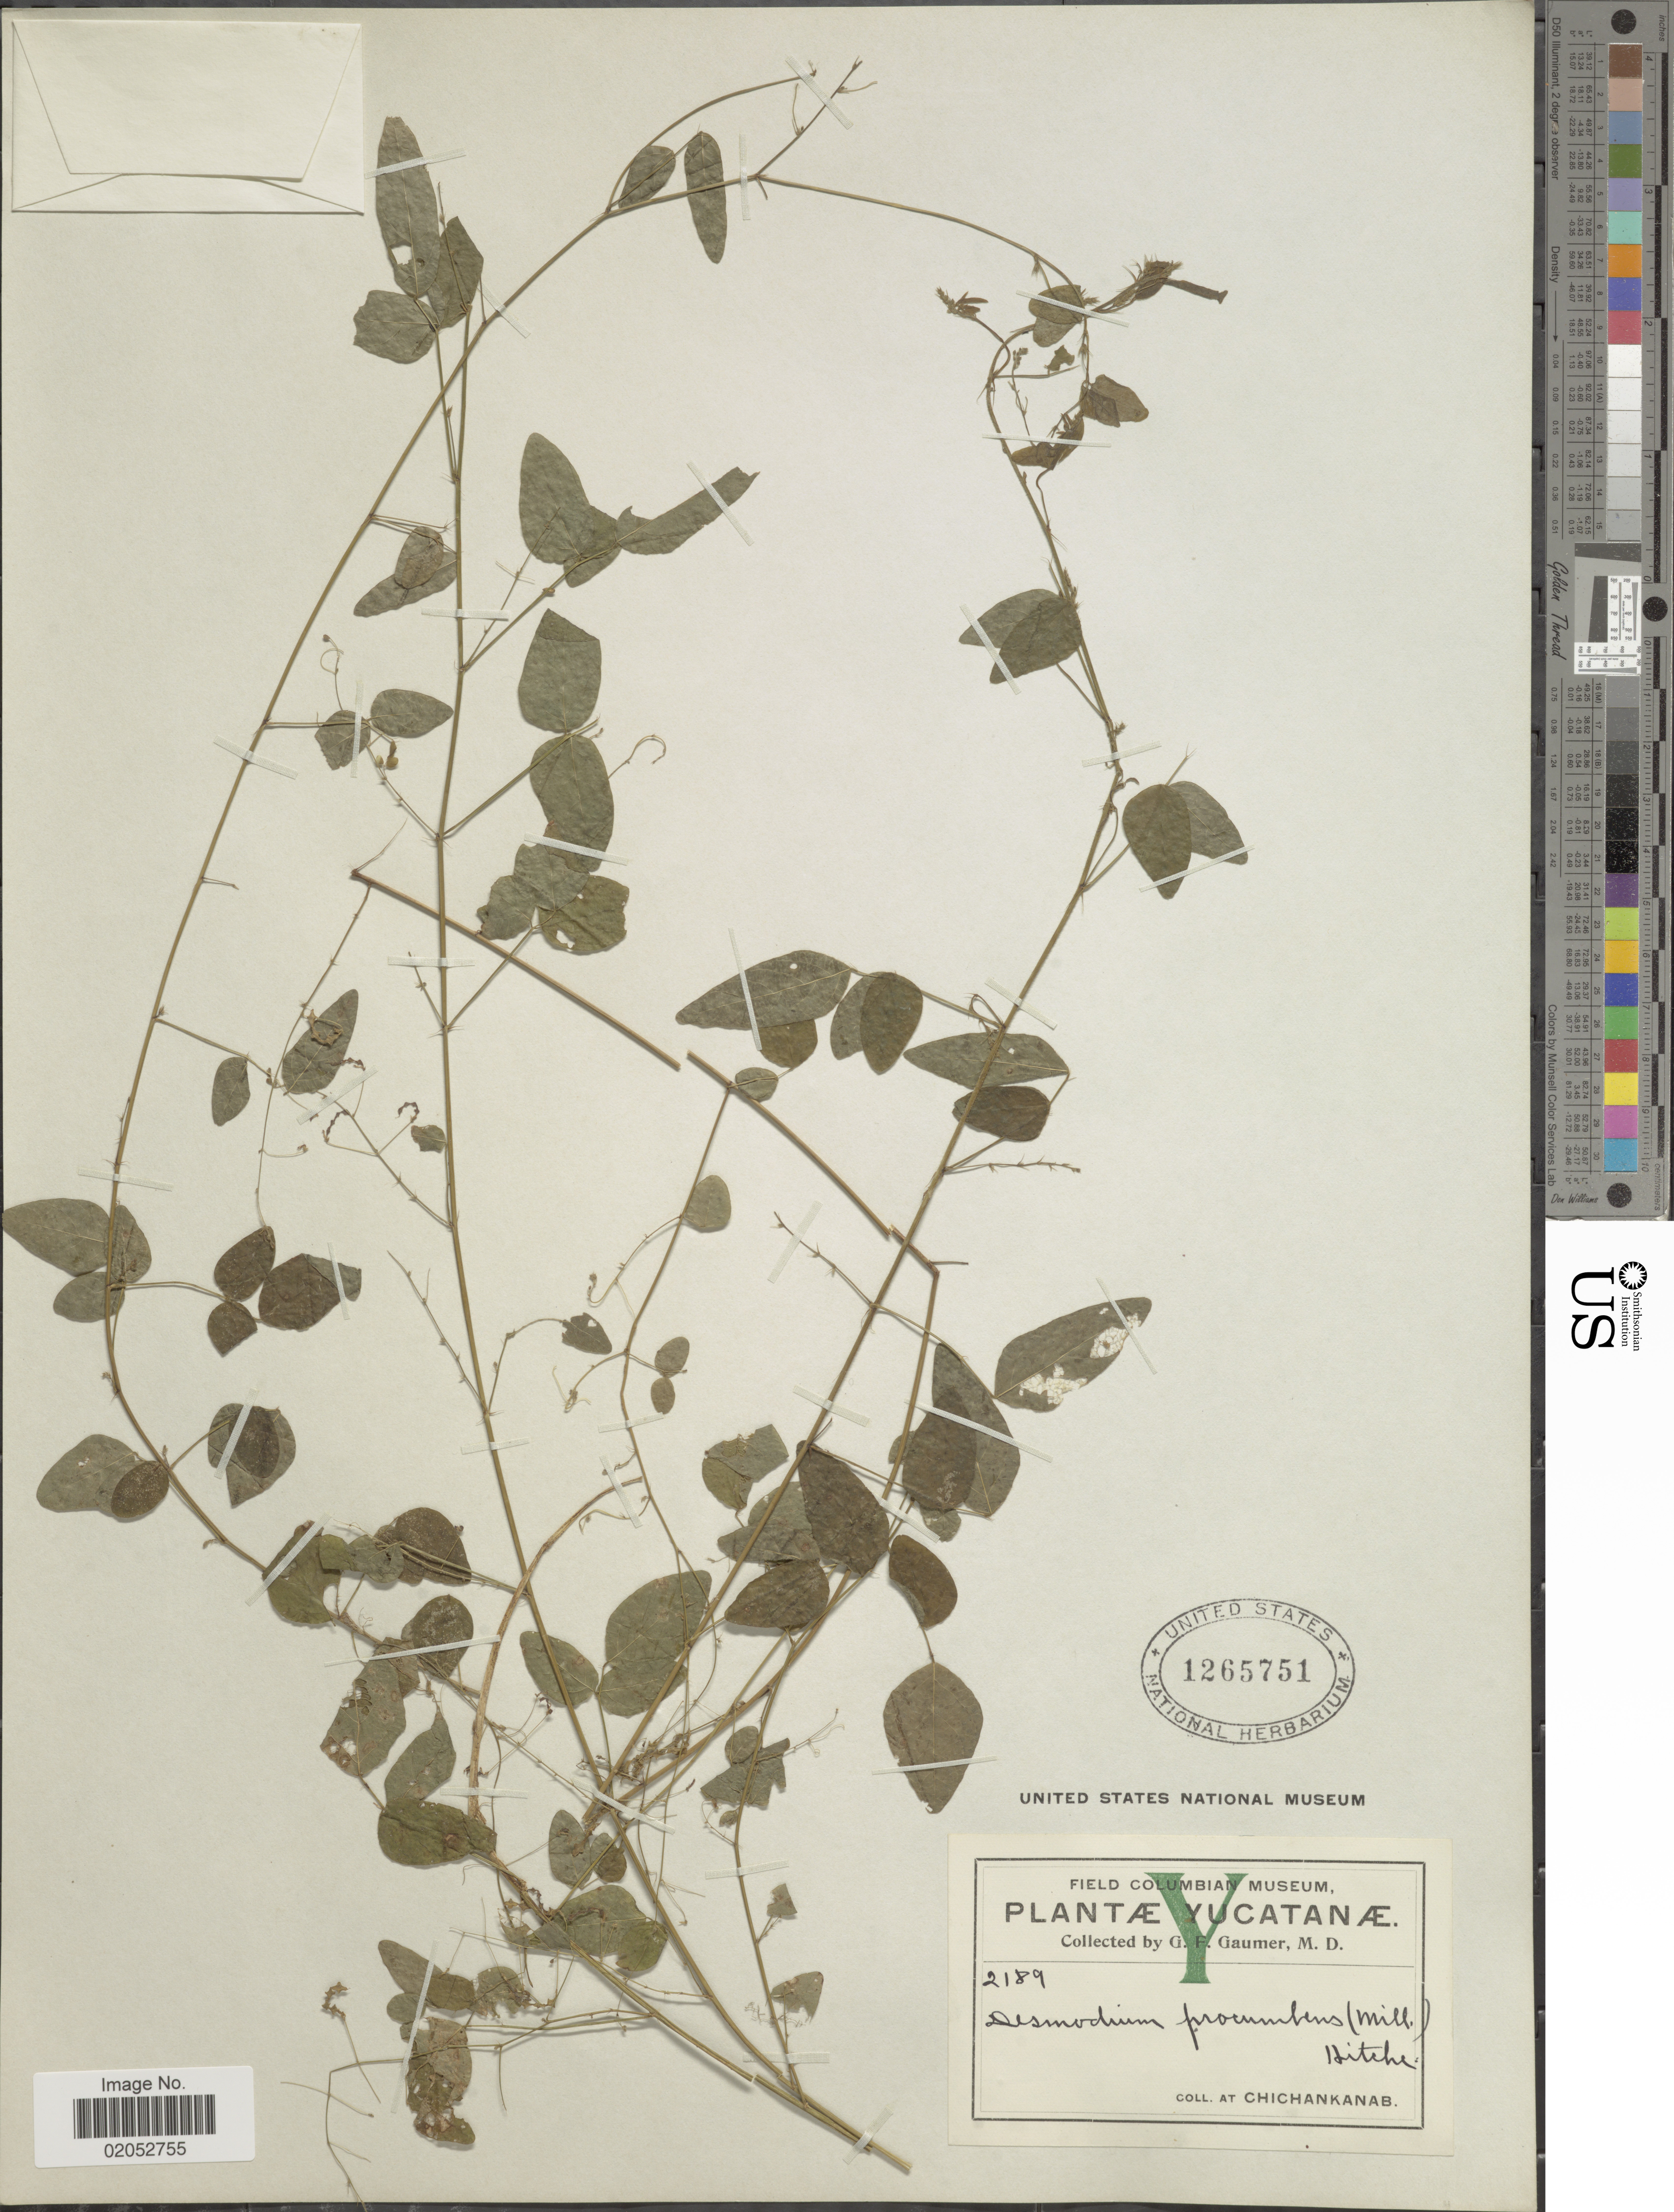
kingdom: Plantae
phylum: Tracheophyta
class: Magnoliopsida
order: Fabales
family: Fabaceae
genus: Desmodium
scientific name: Desmodium procumbens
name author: (Mill.) Hitchc.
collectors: G. F. Gaumer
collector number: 2189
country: Mexico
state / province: Yucatán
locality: At Chichankanas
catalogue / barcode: US 1265751